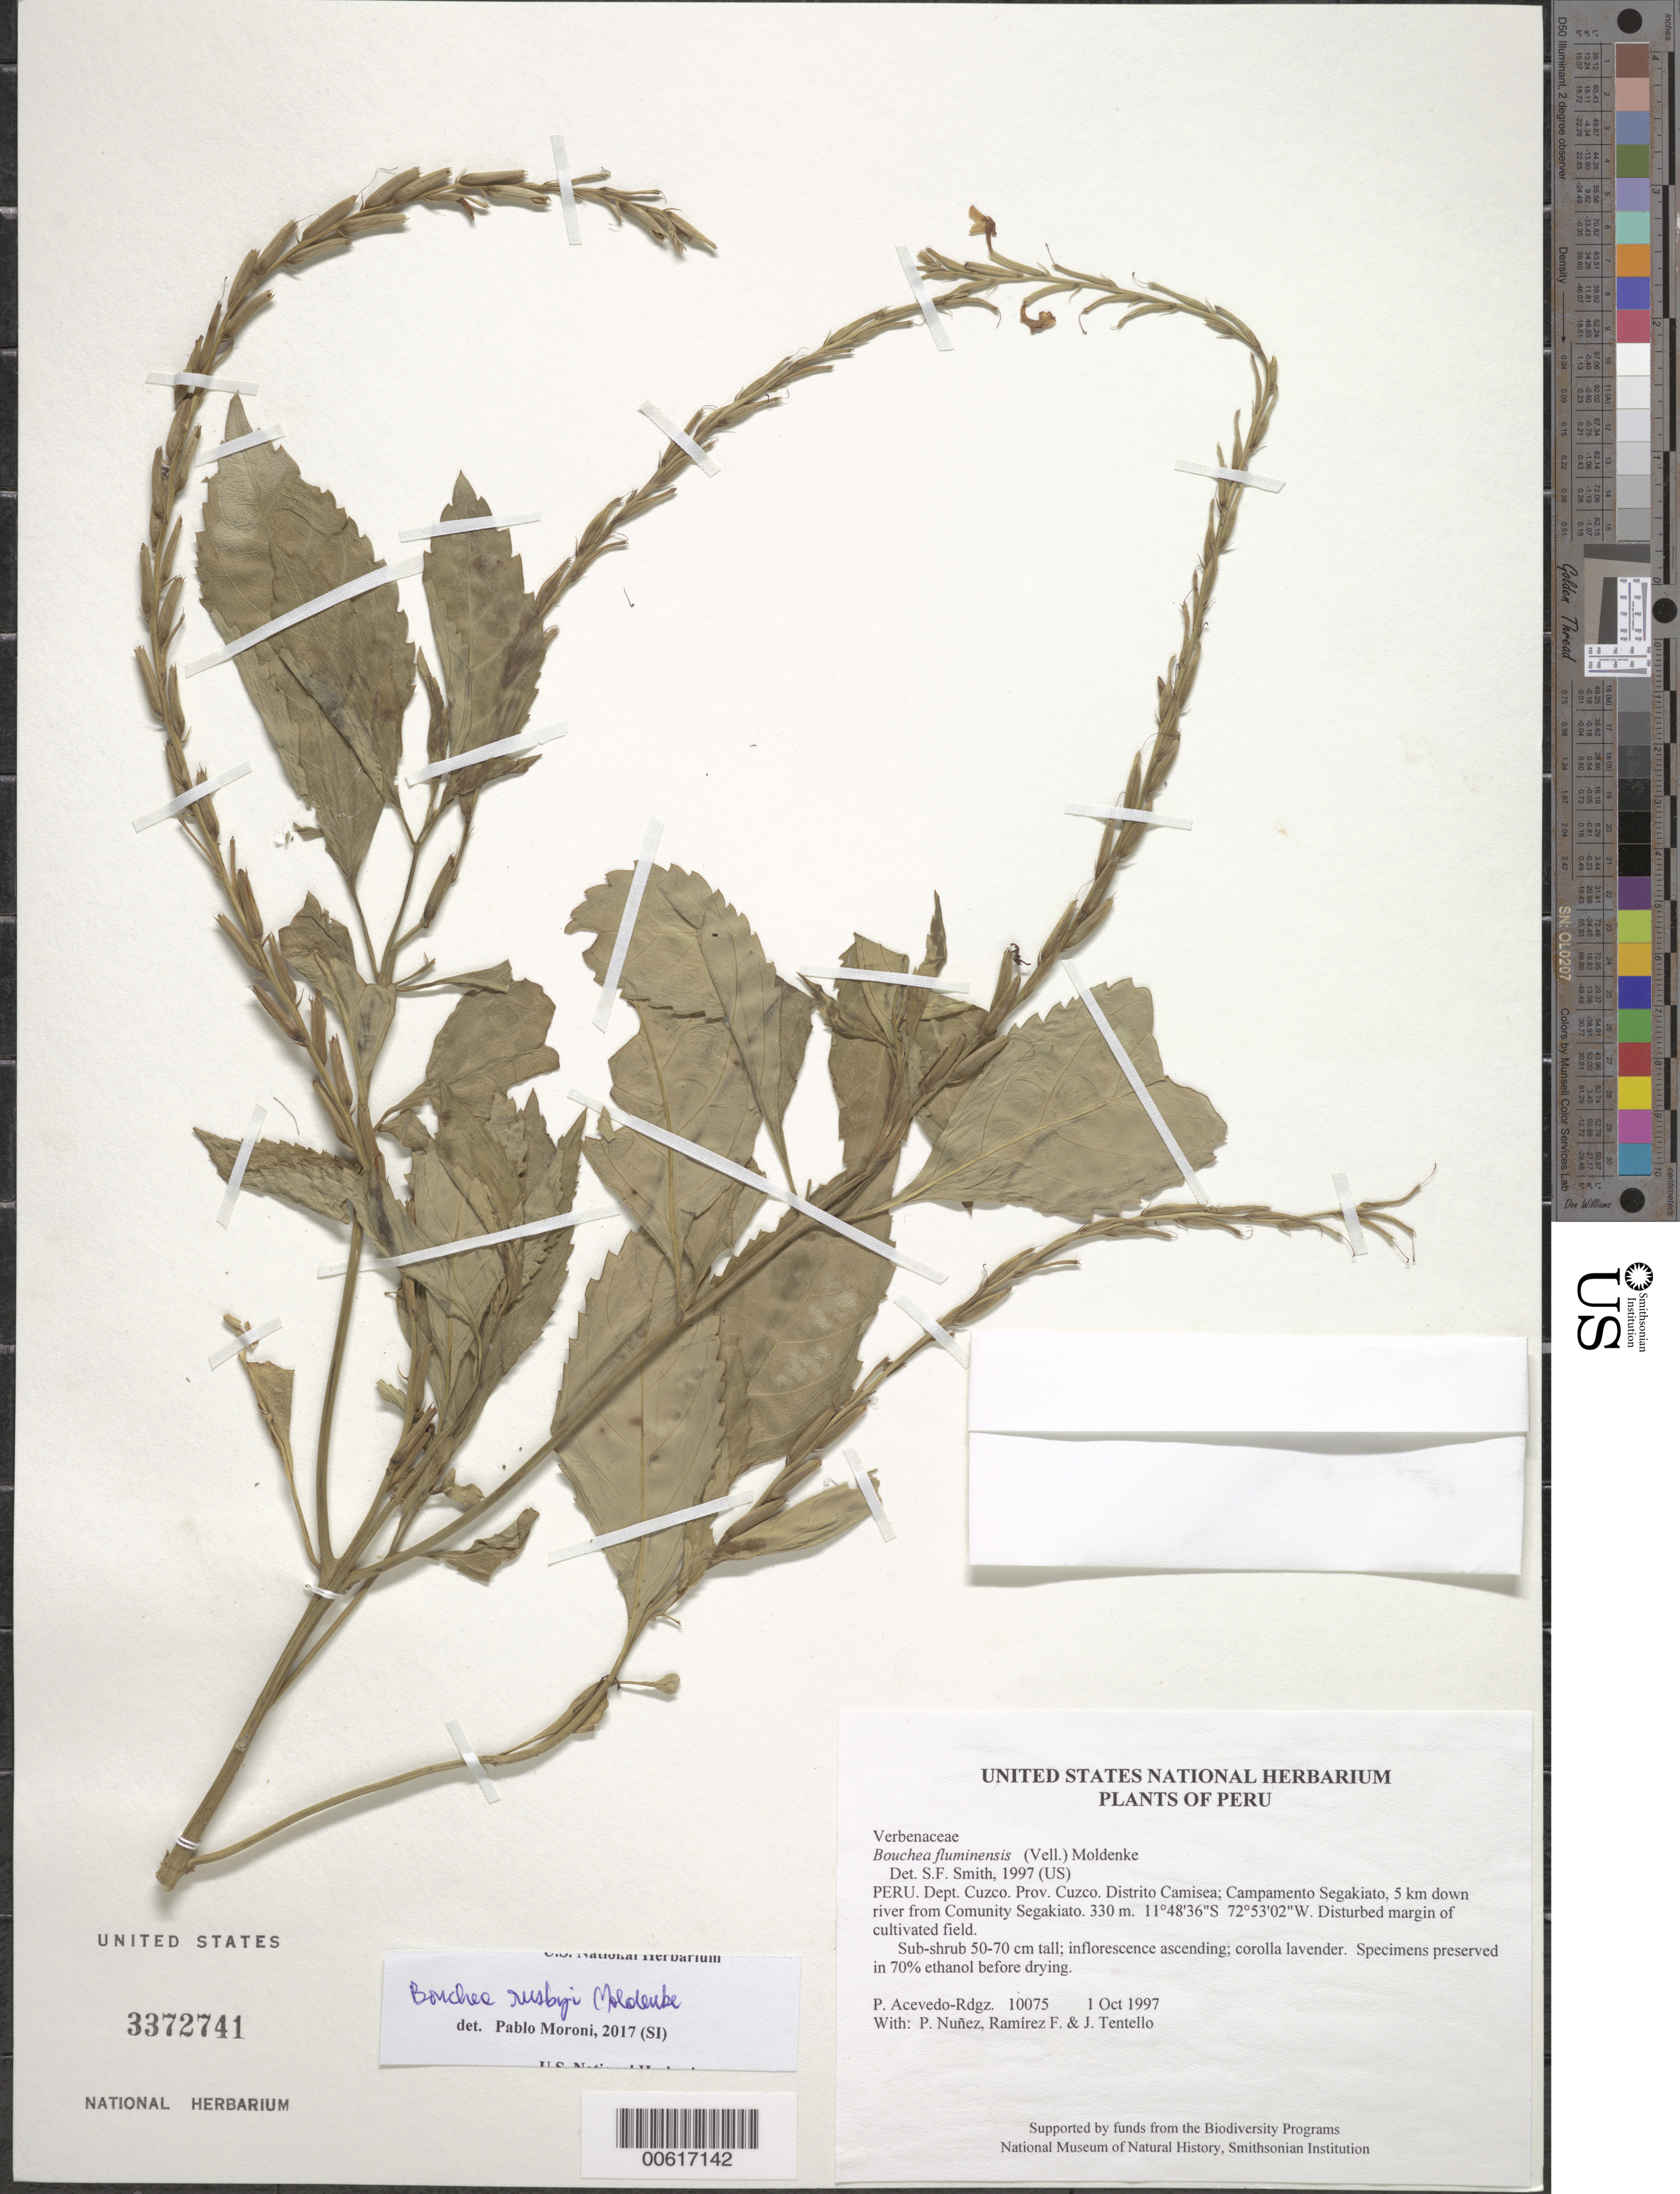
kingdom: Plantae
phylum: Tracheophyta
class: Magnoliopsida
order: Lamiales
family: Verbenaceae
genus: Bouchea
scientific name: Bouchea fluminensis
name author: (Vell.) Moldenke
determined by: Smith, Stephen F., (US), NMNH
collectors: P. Acevedo-Rodr., P. Nuñez V., F. Ramirez & J. Tentello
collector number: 10075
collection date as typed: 01 Oct 1997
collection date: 1997-10-01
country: Peru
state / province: Cusco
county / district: Cusco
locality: Distrito Camisea; Campamento Segakiato, 5 km down river from Comunity Segakiato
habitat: Disturbed margin of cultivated field.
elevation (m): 330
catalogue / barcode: US 3372741